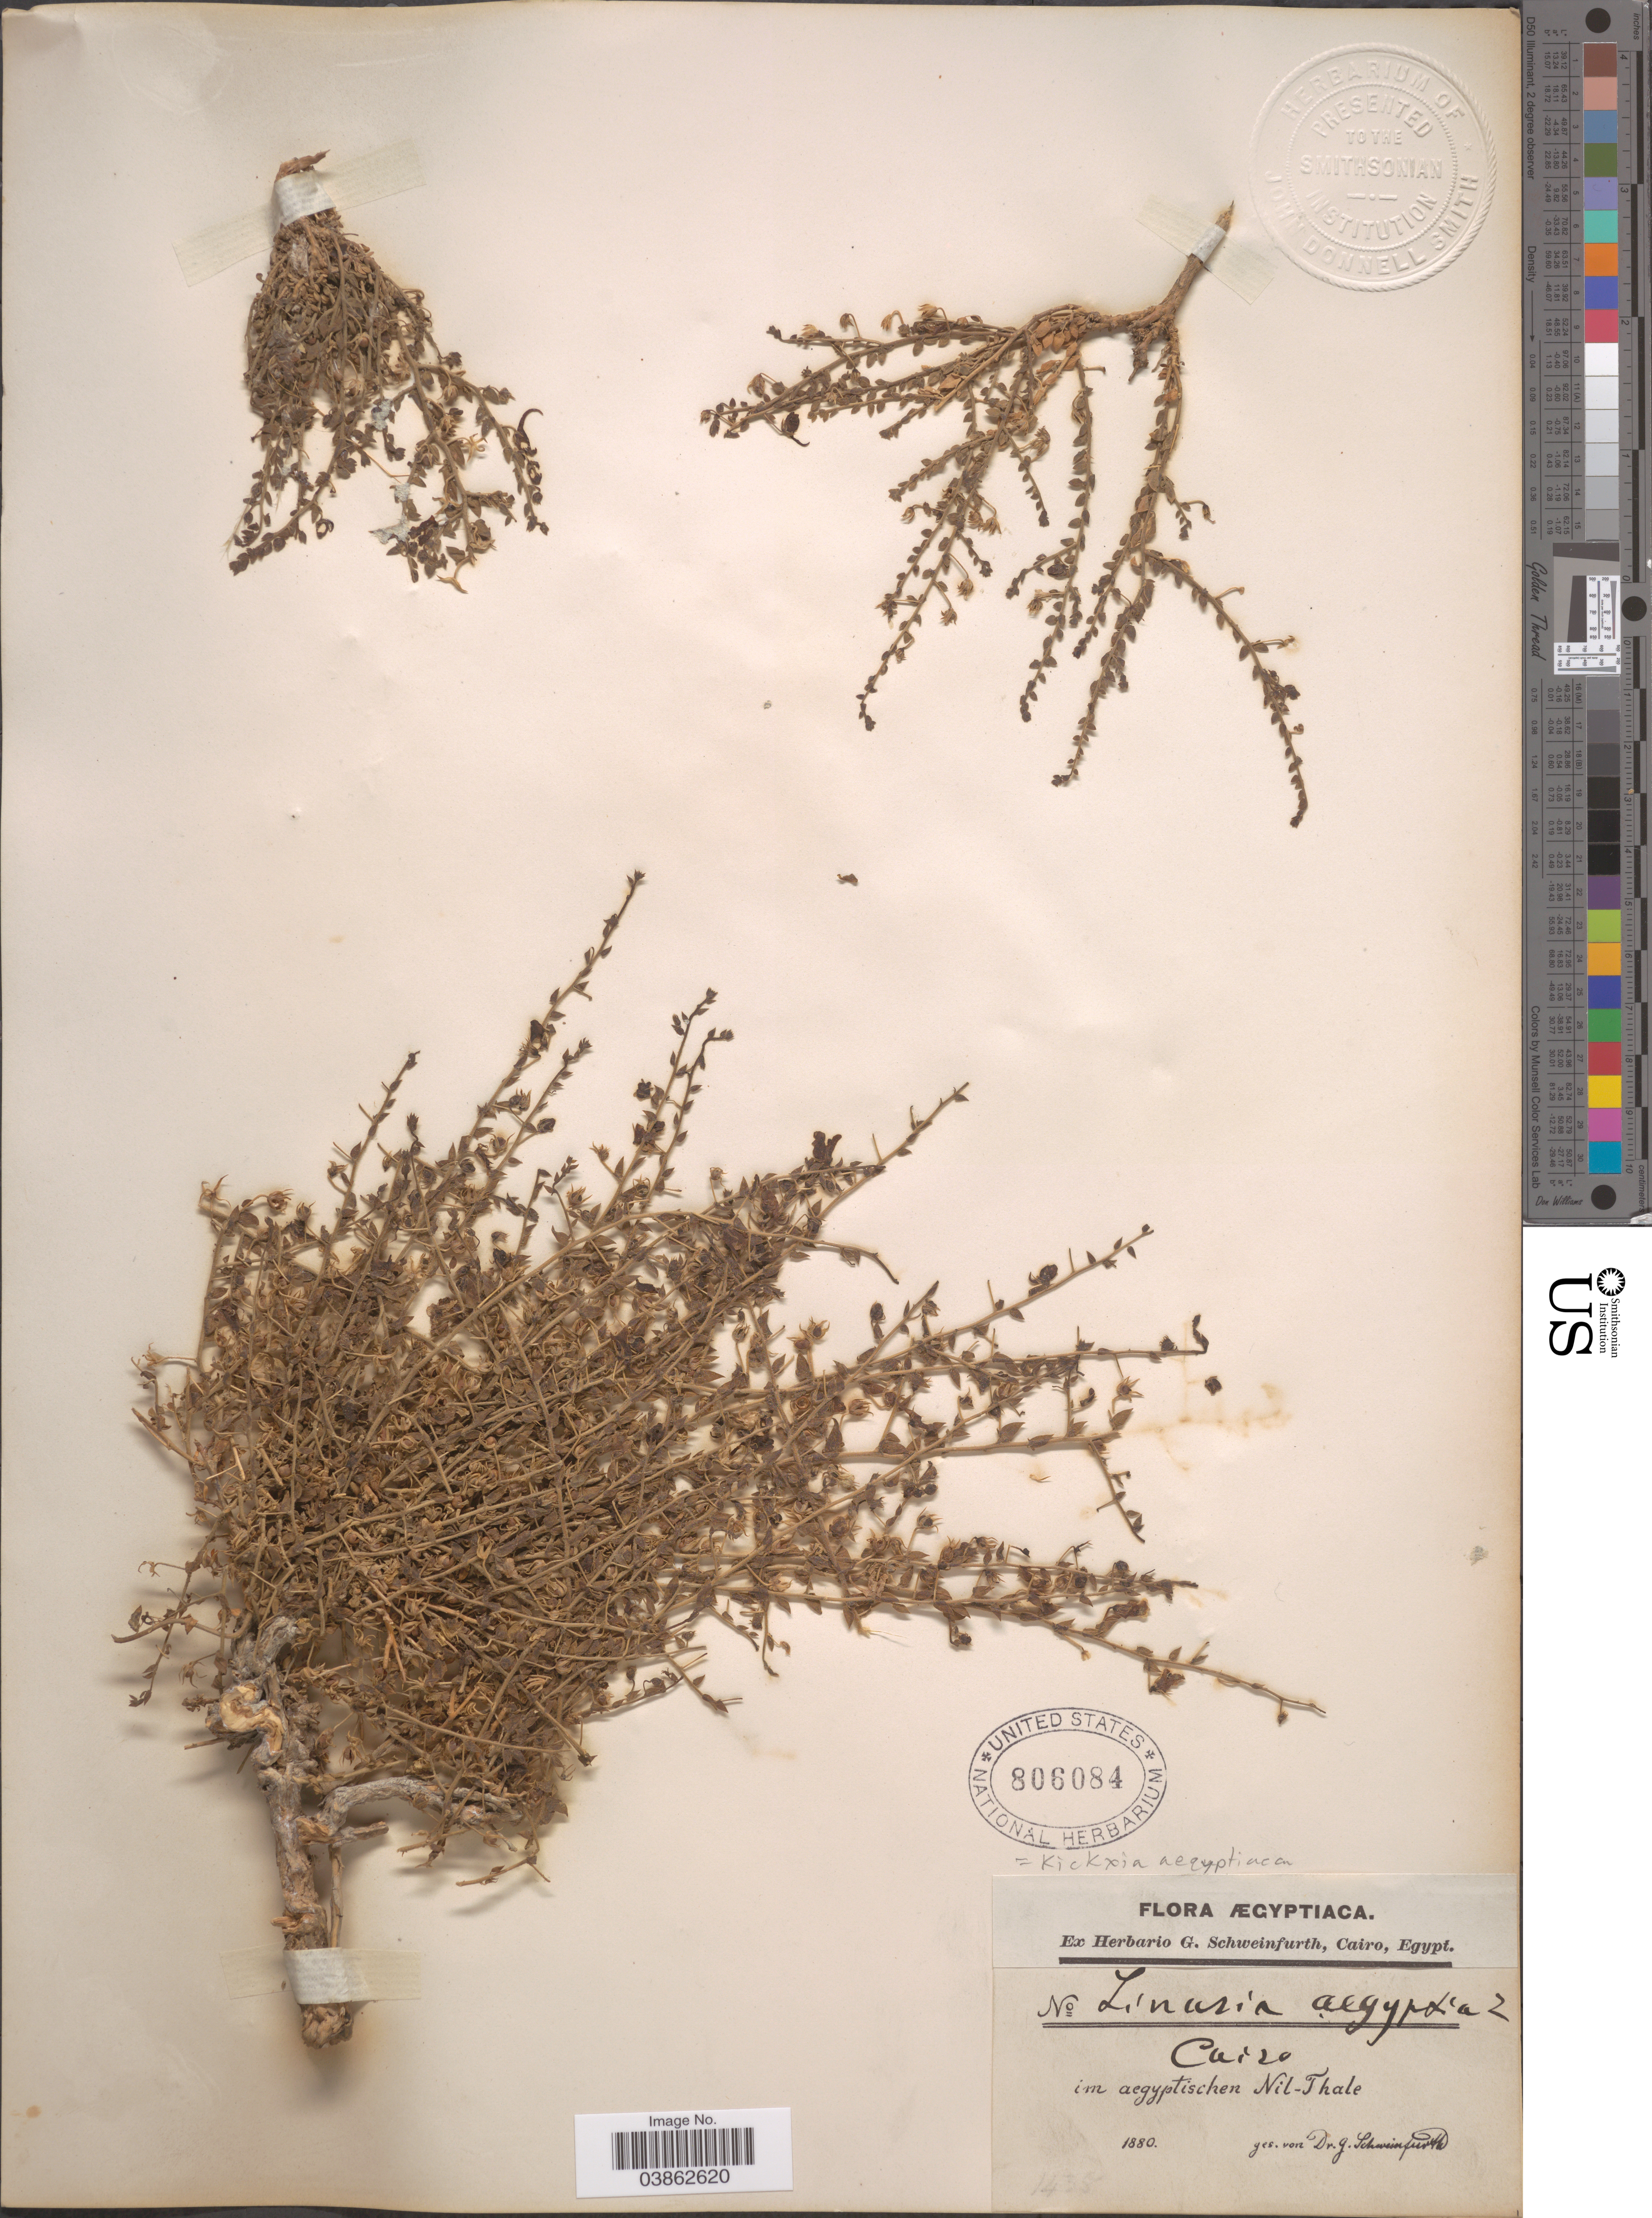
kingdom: Plantae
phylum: Tracheophyta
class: Magnoliopsida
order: Lamiales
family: Plantaginaceae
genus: Elatinoides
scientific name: Elatinoides aegyptiaca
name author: (L.) Wettst.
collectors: G. A. Schweinfurth (herbarium)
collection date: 1880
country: Egypt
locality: Ægyptiaca. Cairo. Im Aegyptischen Nil-Thale.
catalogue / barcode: US 806084